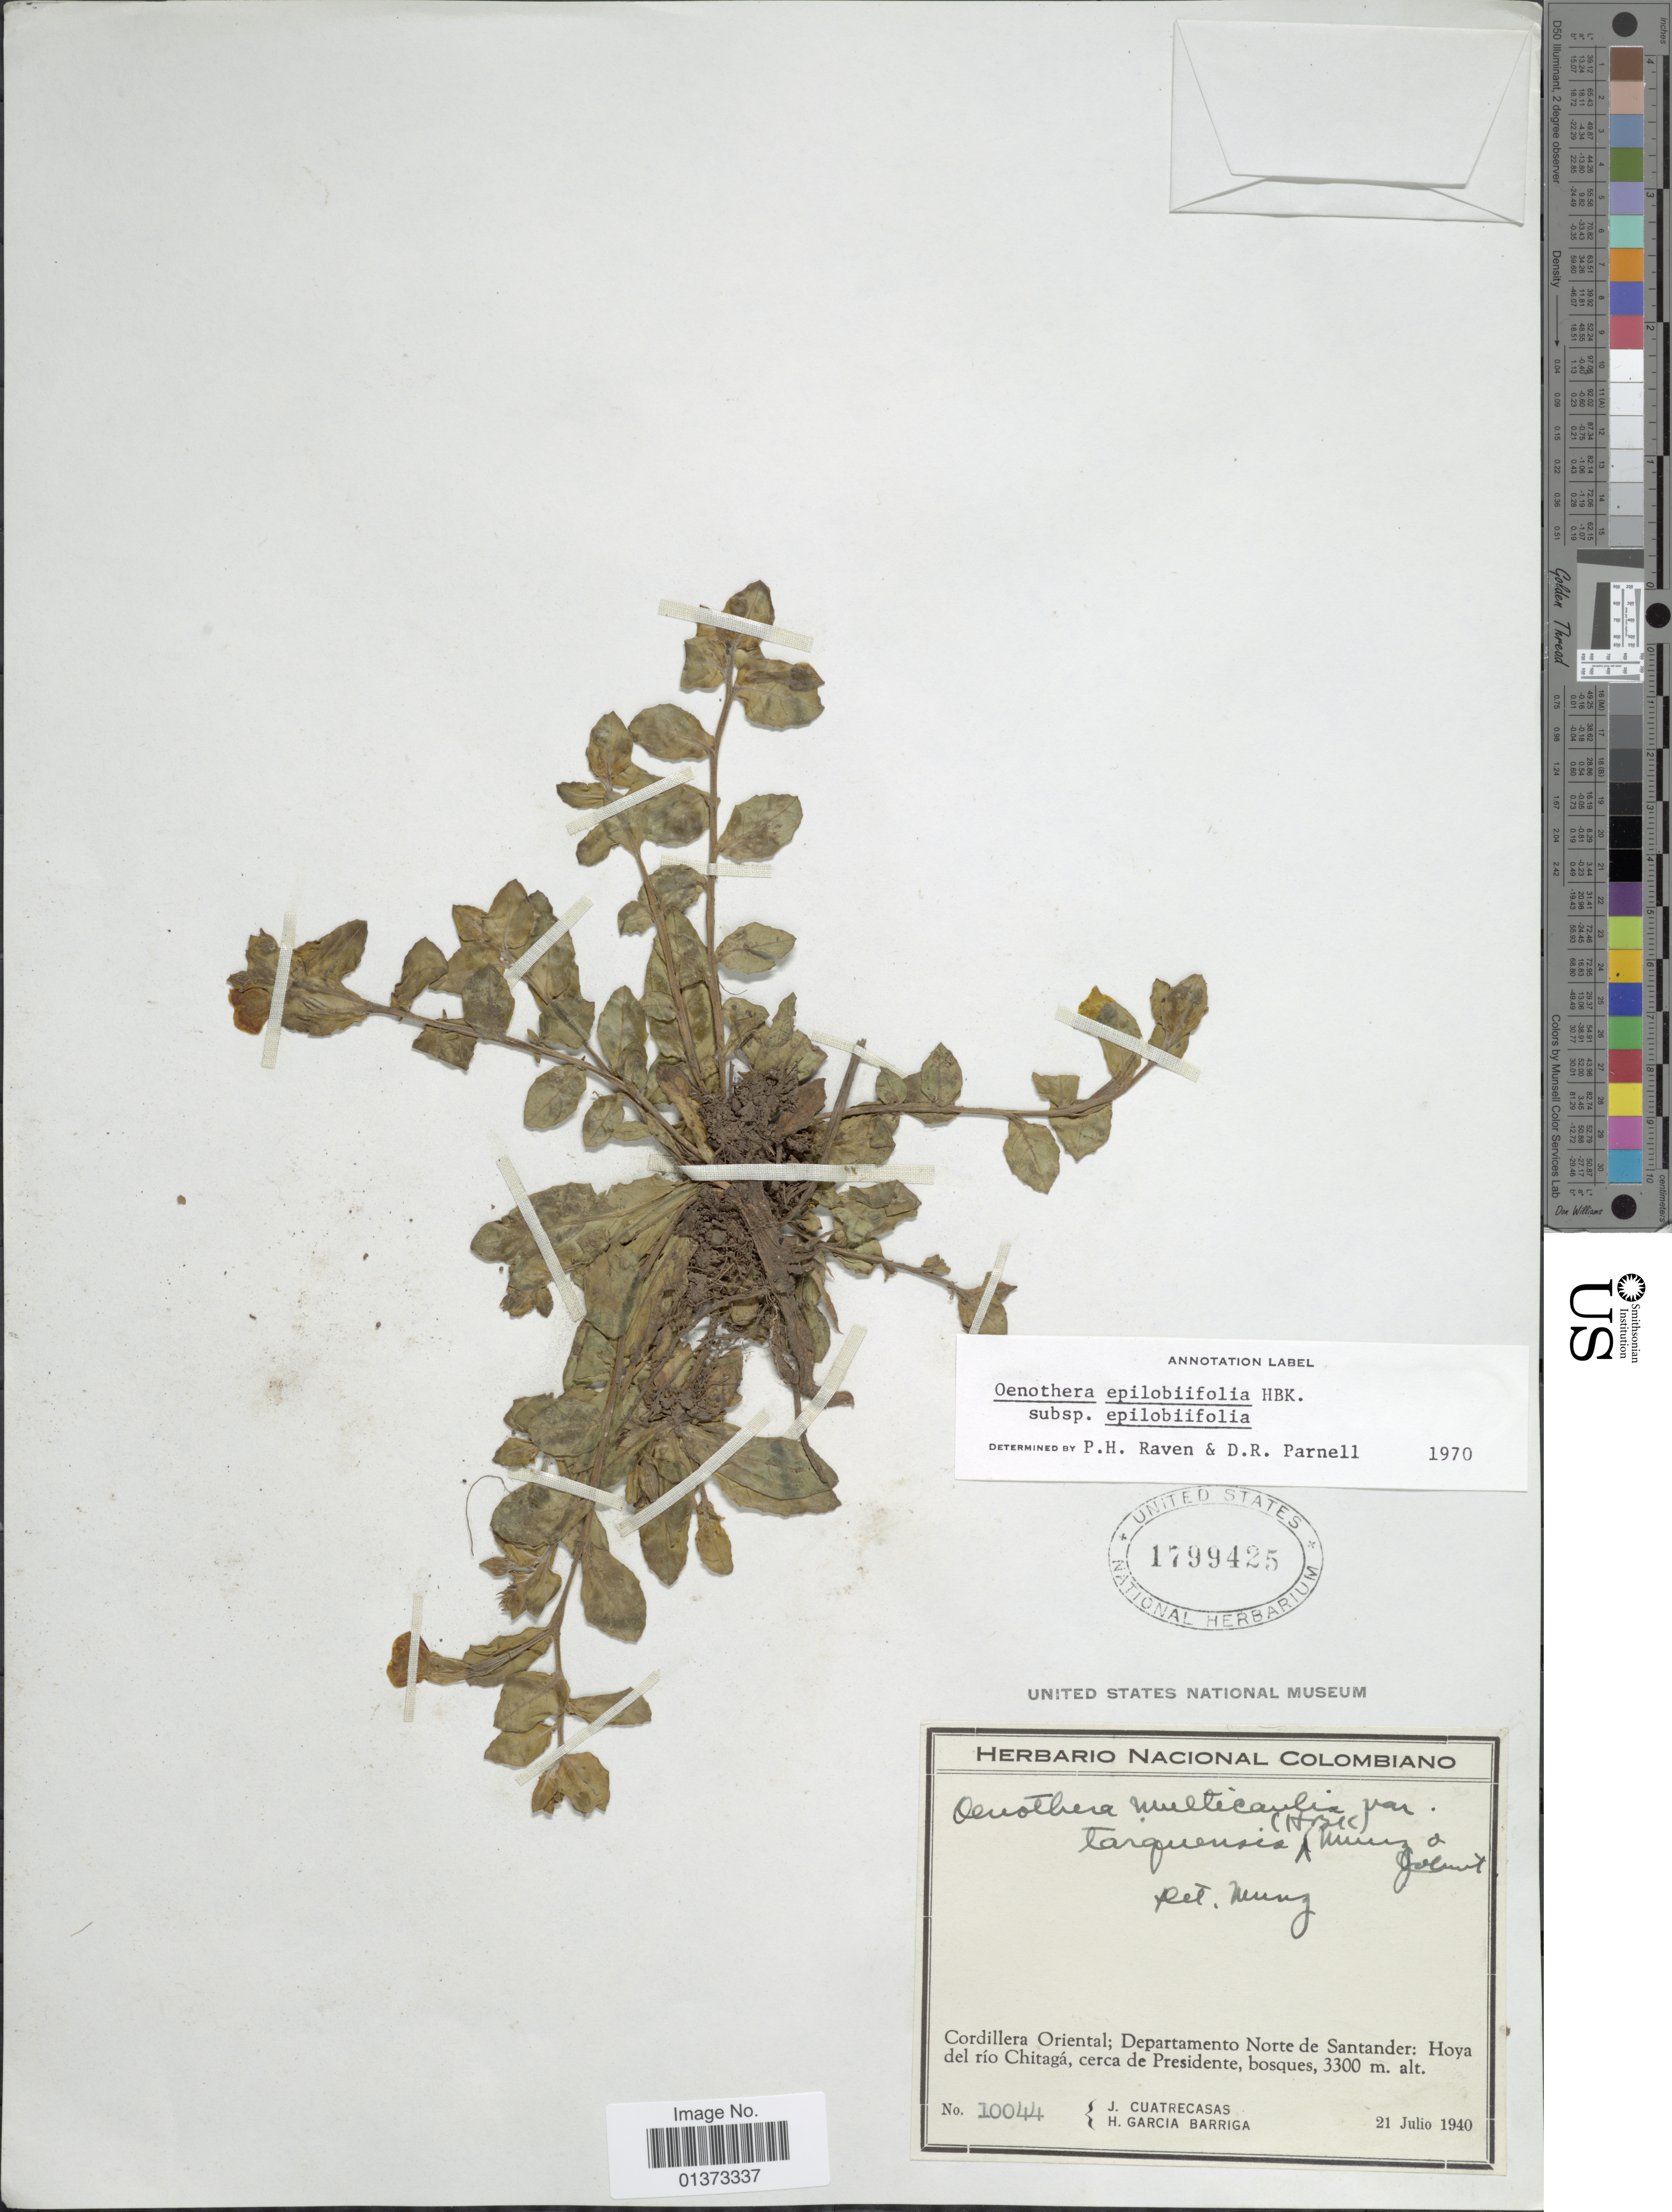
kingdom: Plantae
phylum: Tracheophyta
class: Magnoliopsida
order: Myrtales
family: Onagraceae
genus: Oenothera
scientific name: Oenothera epilobiifolia subsp. epilobiifolia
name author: Kunth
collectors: J. Cuatrecasas & H. García Barriga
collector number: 10044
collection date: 1940-07-21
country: Colombia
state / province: Norte de Santander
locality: Cordillera Oriental; Hoya del río Chitagá, cerca de Presidente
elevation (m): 3300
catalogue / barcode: US 1799425